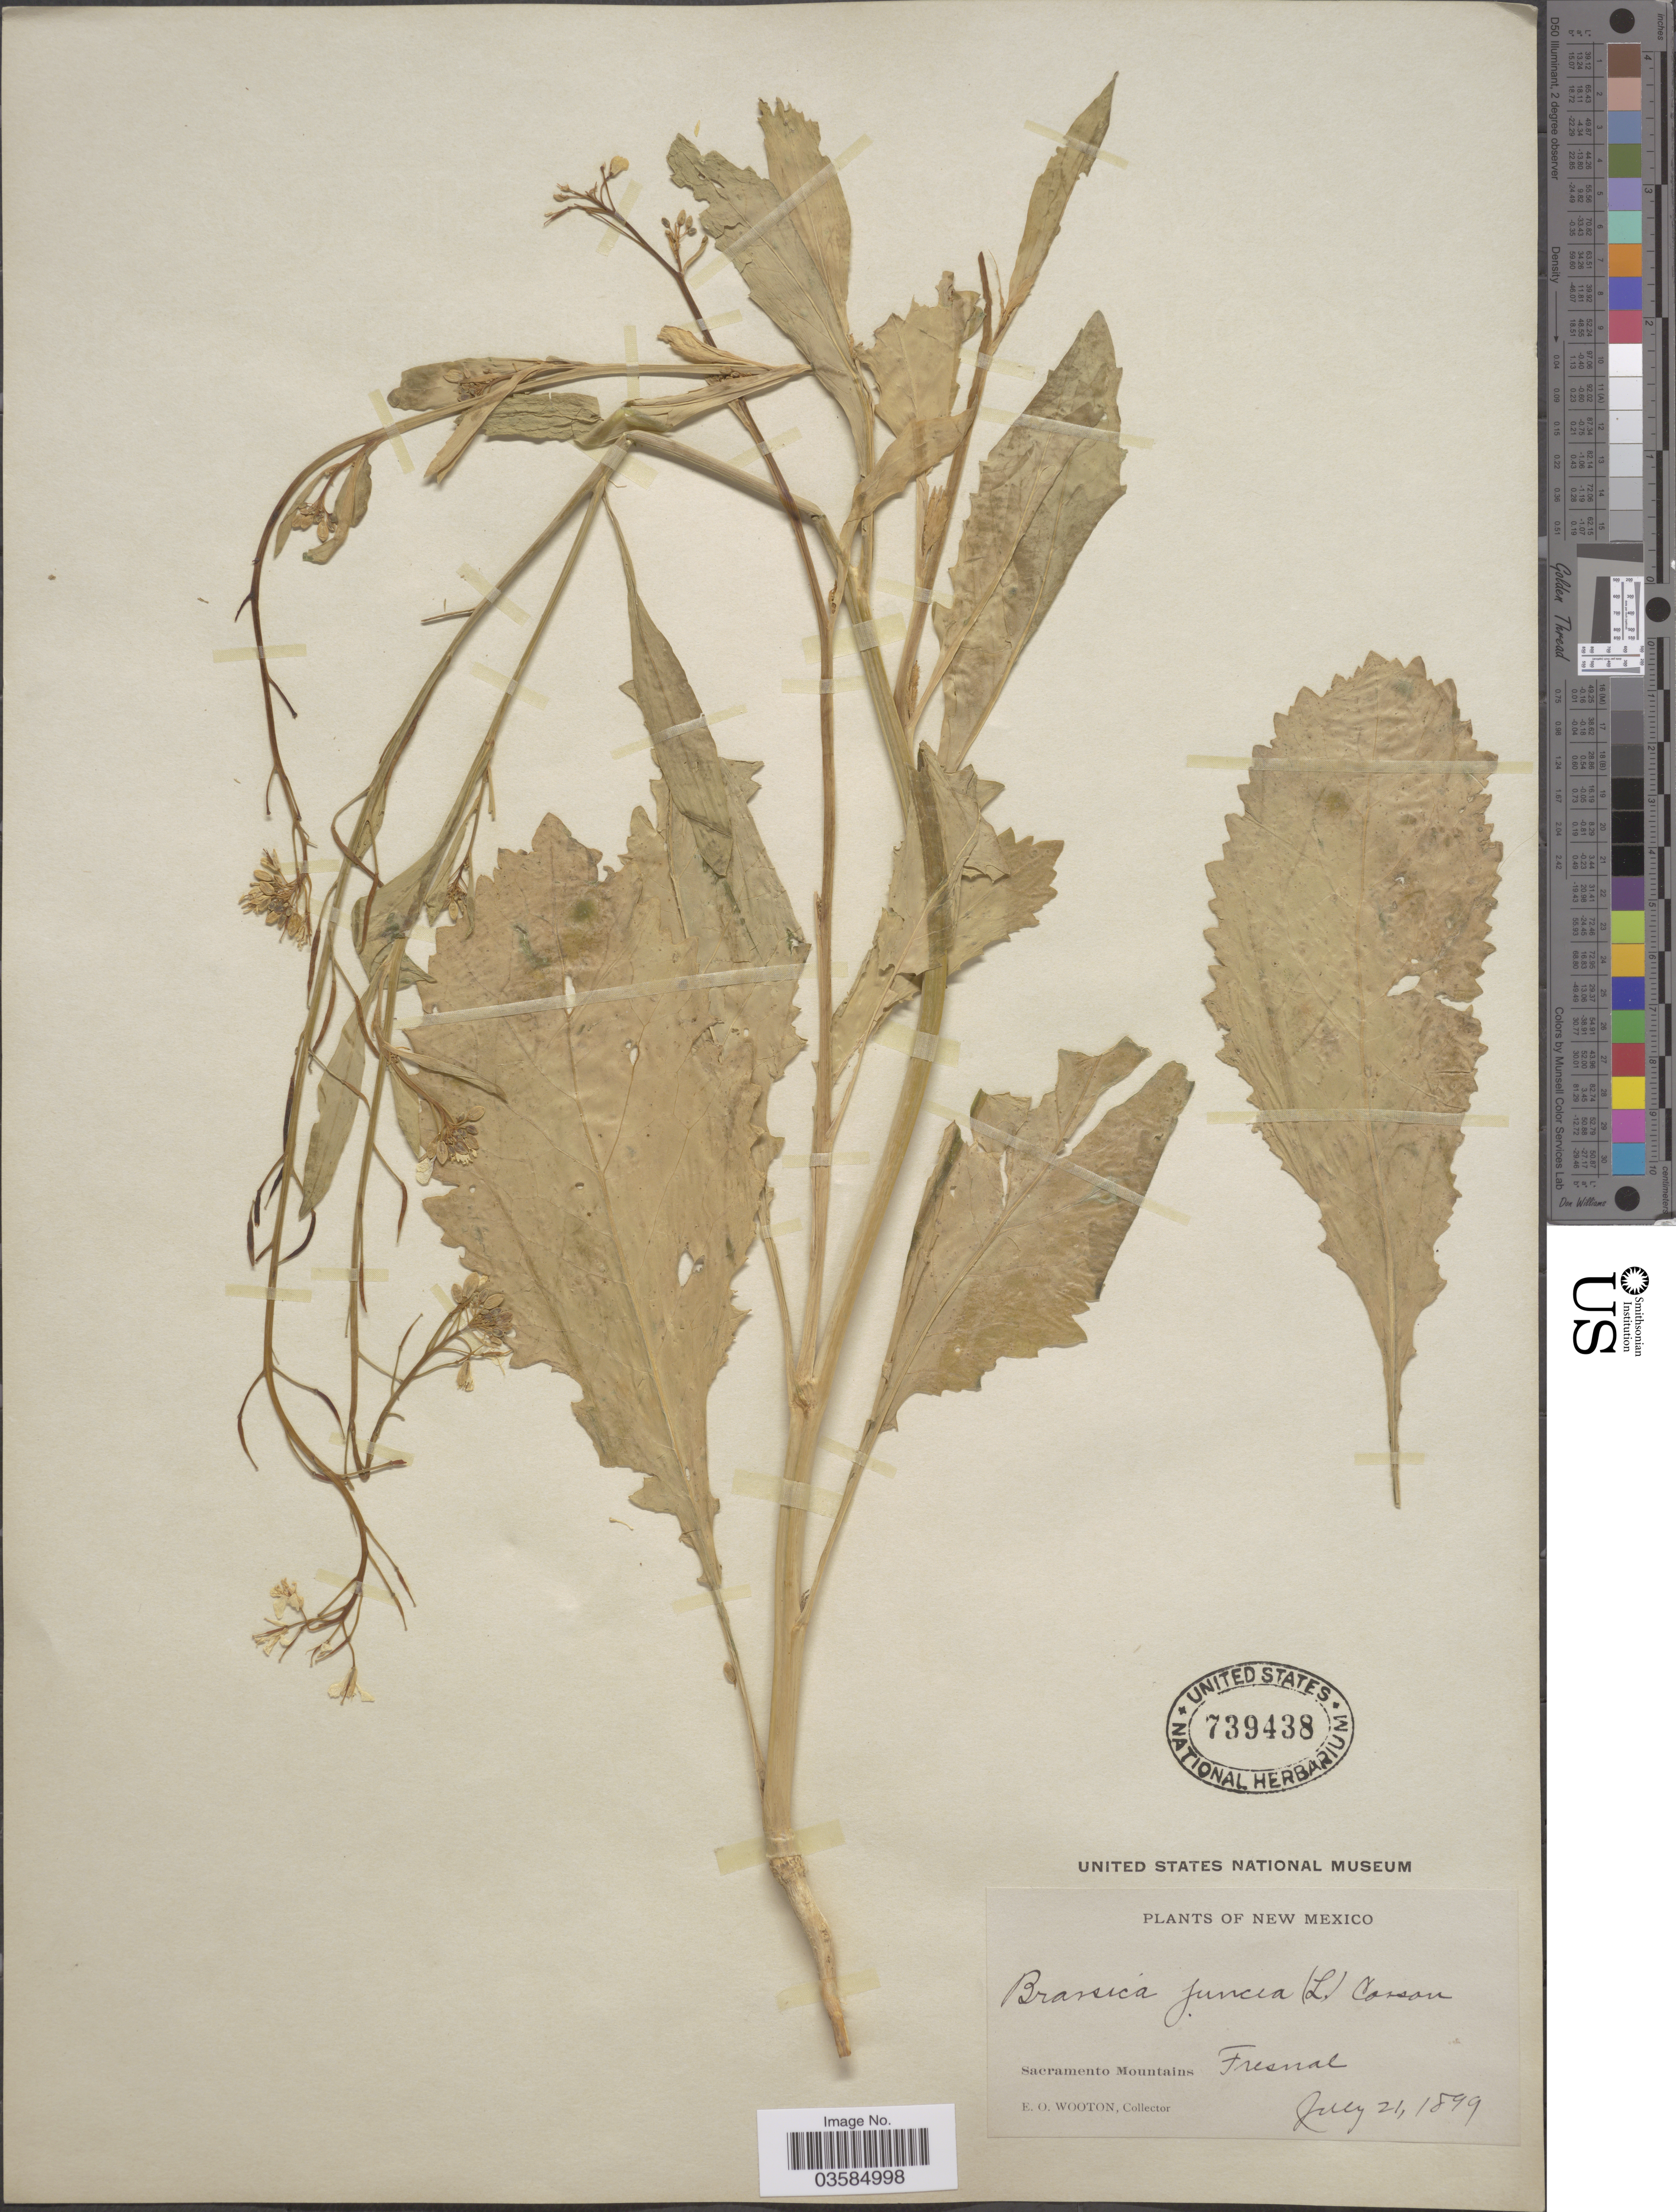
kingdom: Plantae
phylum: Tracheophyta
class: Magnoliopsida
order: Brassicales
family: Brassicaceae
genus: Brassica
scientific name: Brassica juncea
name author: (L.) Czern.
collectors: E. O. Wooton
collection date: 1899-07-21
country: United States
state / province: New Mexico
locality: Sacramento Mountains Fresnal.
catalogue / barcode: US 739438